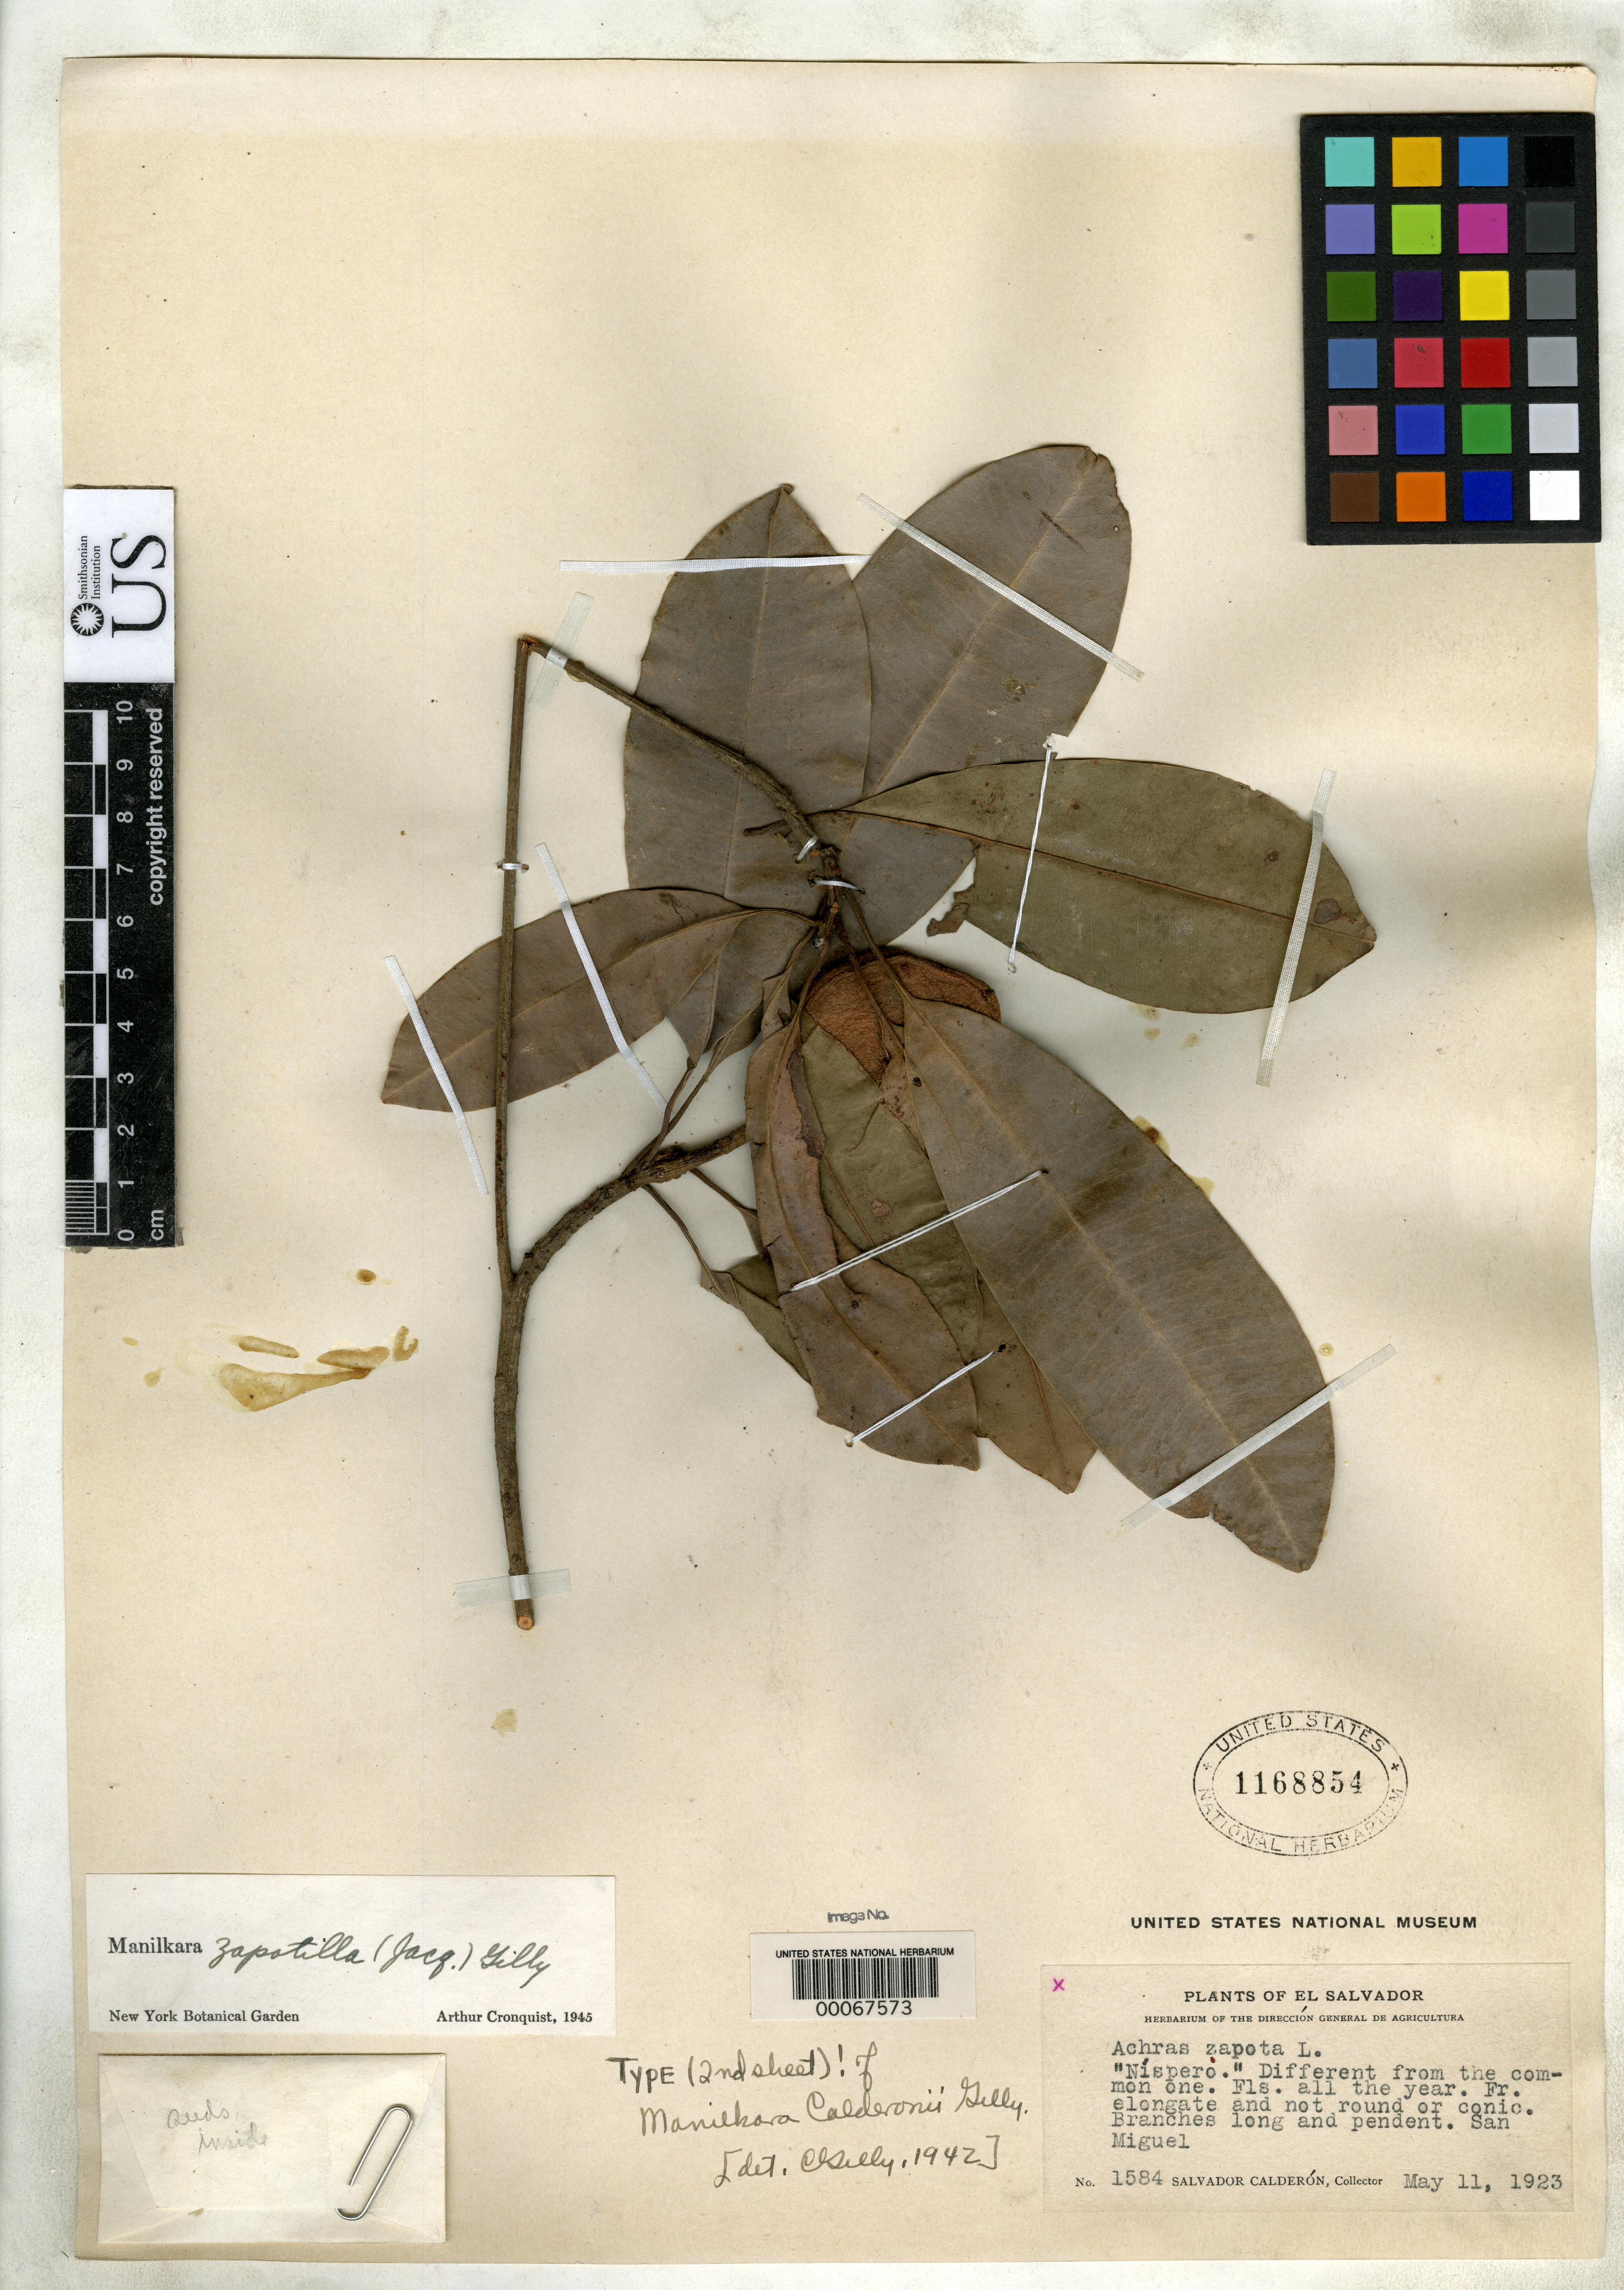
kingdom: Plantae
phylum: Tracheophyta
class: Magnoliopsida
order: Ericales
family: Sapotaceae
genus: Manilkara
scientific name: Manilkara calderonii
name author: Gilly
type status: Holotype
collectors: S. Calderón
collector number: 1584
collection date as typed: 11 May 1923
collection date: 1923-05-11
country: El Salvador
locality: San Miguel.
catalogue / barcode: US 1168854